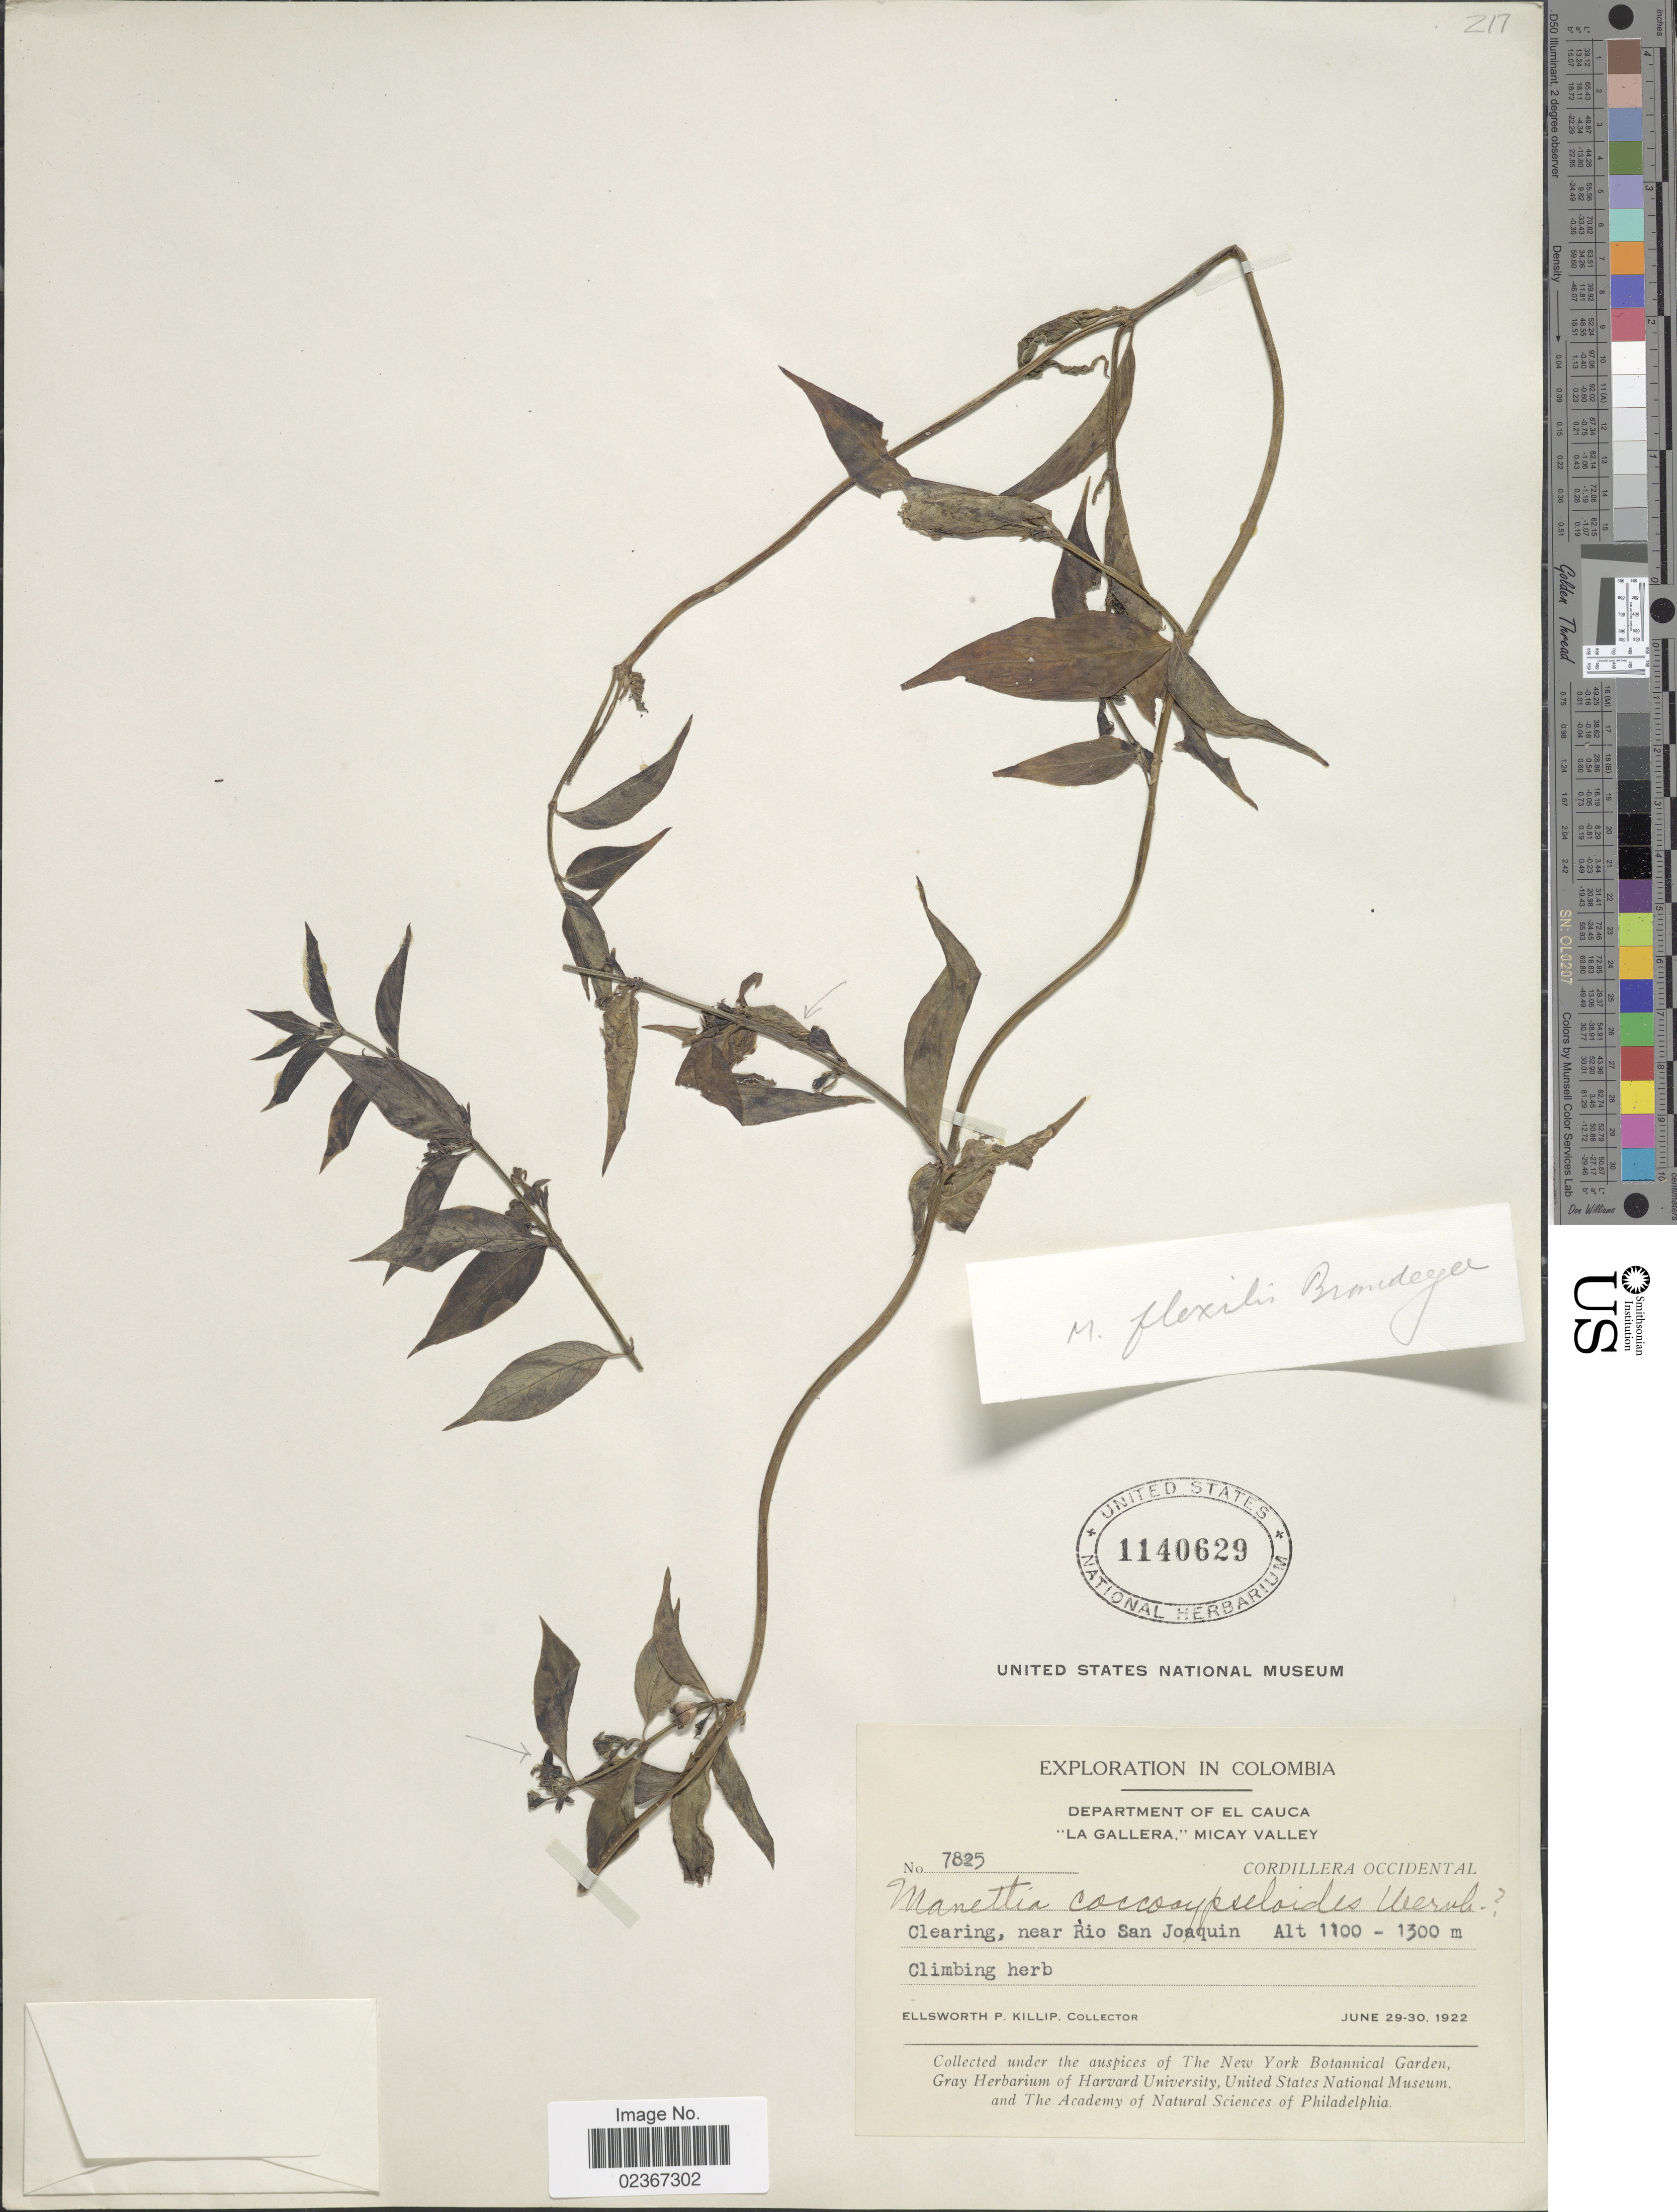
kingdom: Plantae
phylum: Tracheophyta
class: Magnoliopsida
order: Gentianales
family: Rubiaceae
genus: Manettia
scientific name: Manettia flexilis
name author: Brandegee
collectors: E. P. Killip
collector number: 7825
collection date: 1922-06-29/1922-06-30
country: Colombia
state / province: Cauca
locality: Department of El Cauca. "La Gallera," Micay Valley, Cordillera Occidental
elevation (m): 1100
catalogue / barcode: US 1140629